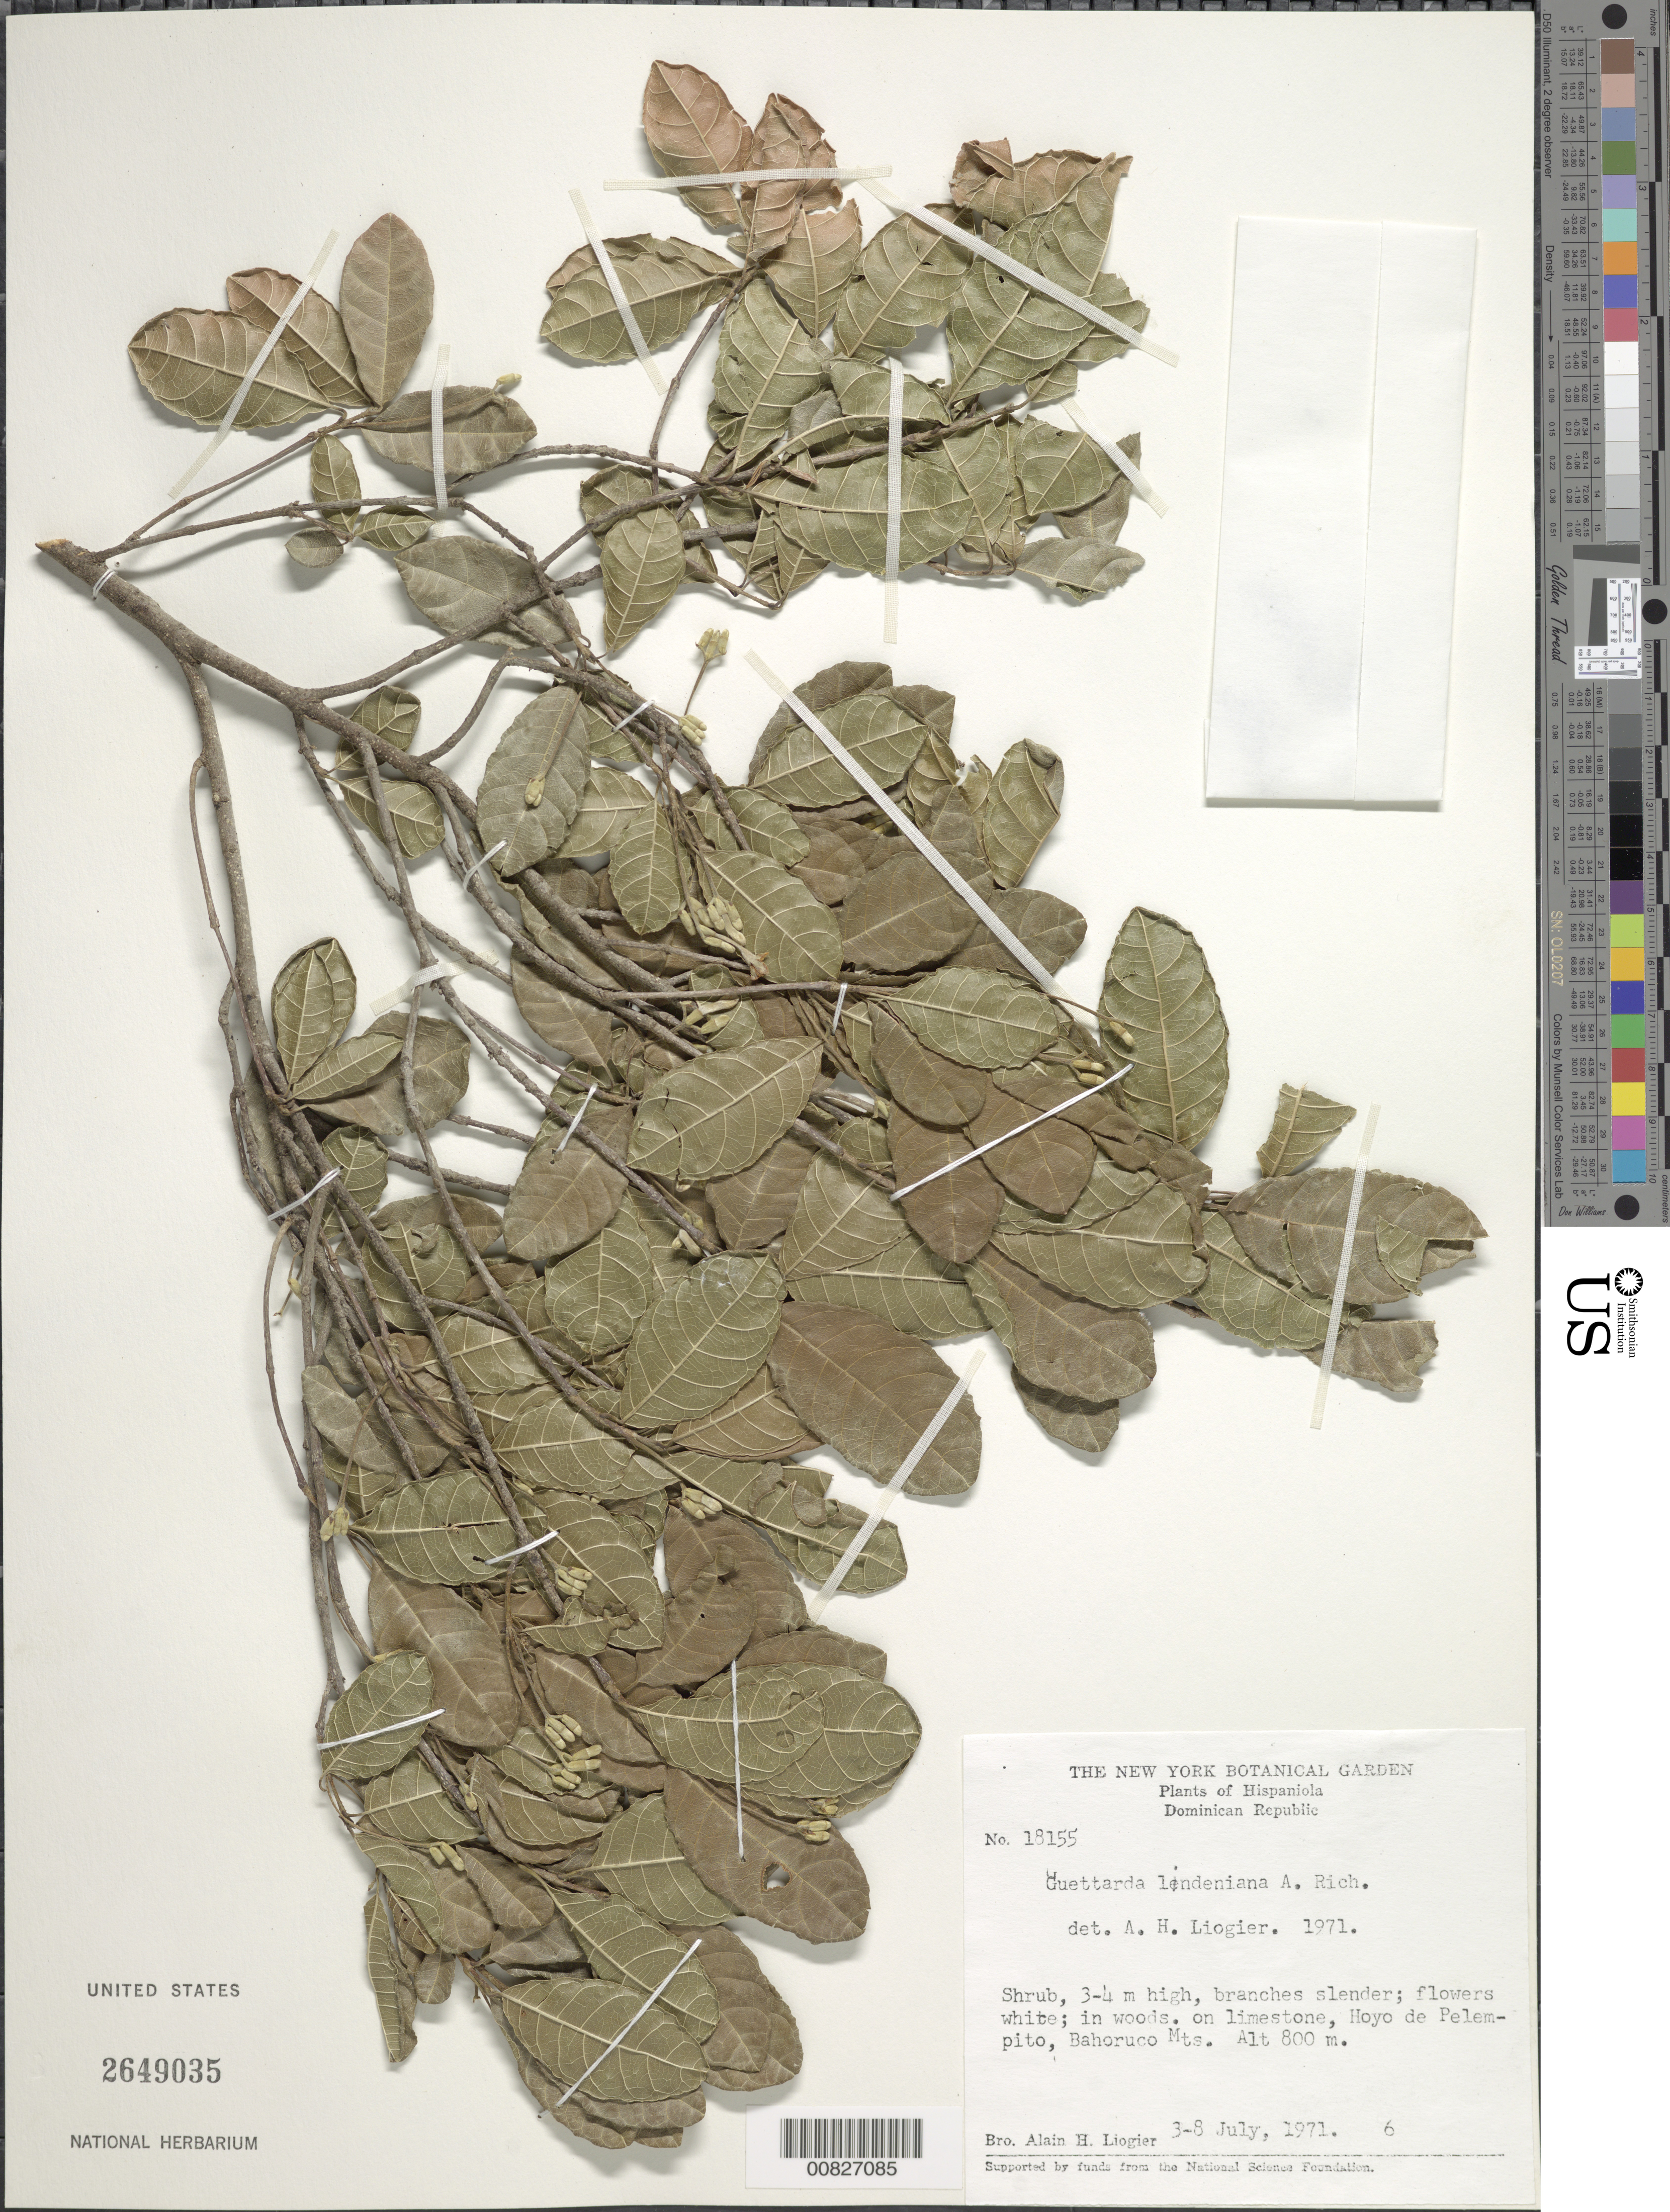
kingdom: Plantae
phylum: Tracheophyta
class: Magnoliopsida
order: Gentianales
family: Rubiaceae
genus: Guettarda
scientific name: Guettarda lindeniana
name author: A. Rich.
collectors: A. H. Liogier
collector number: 18155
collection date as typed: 03 Jul 1971 to 08 Jul 1971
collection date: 1971-07-03/1971-07-08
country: Dominican Republic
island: Hispaniola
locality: Hoyo de Pelempito, Bahoruco Mts.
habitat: In woods on limestone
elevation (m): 800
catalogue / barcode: US 2649035